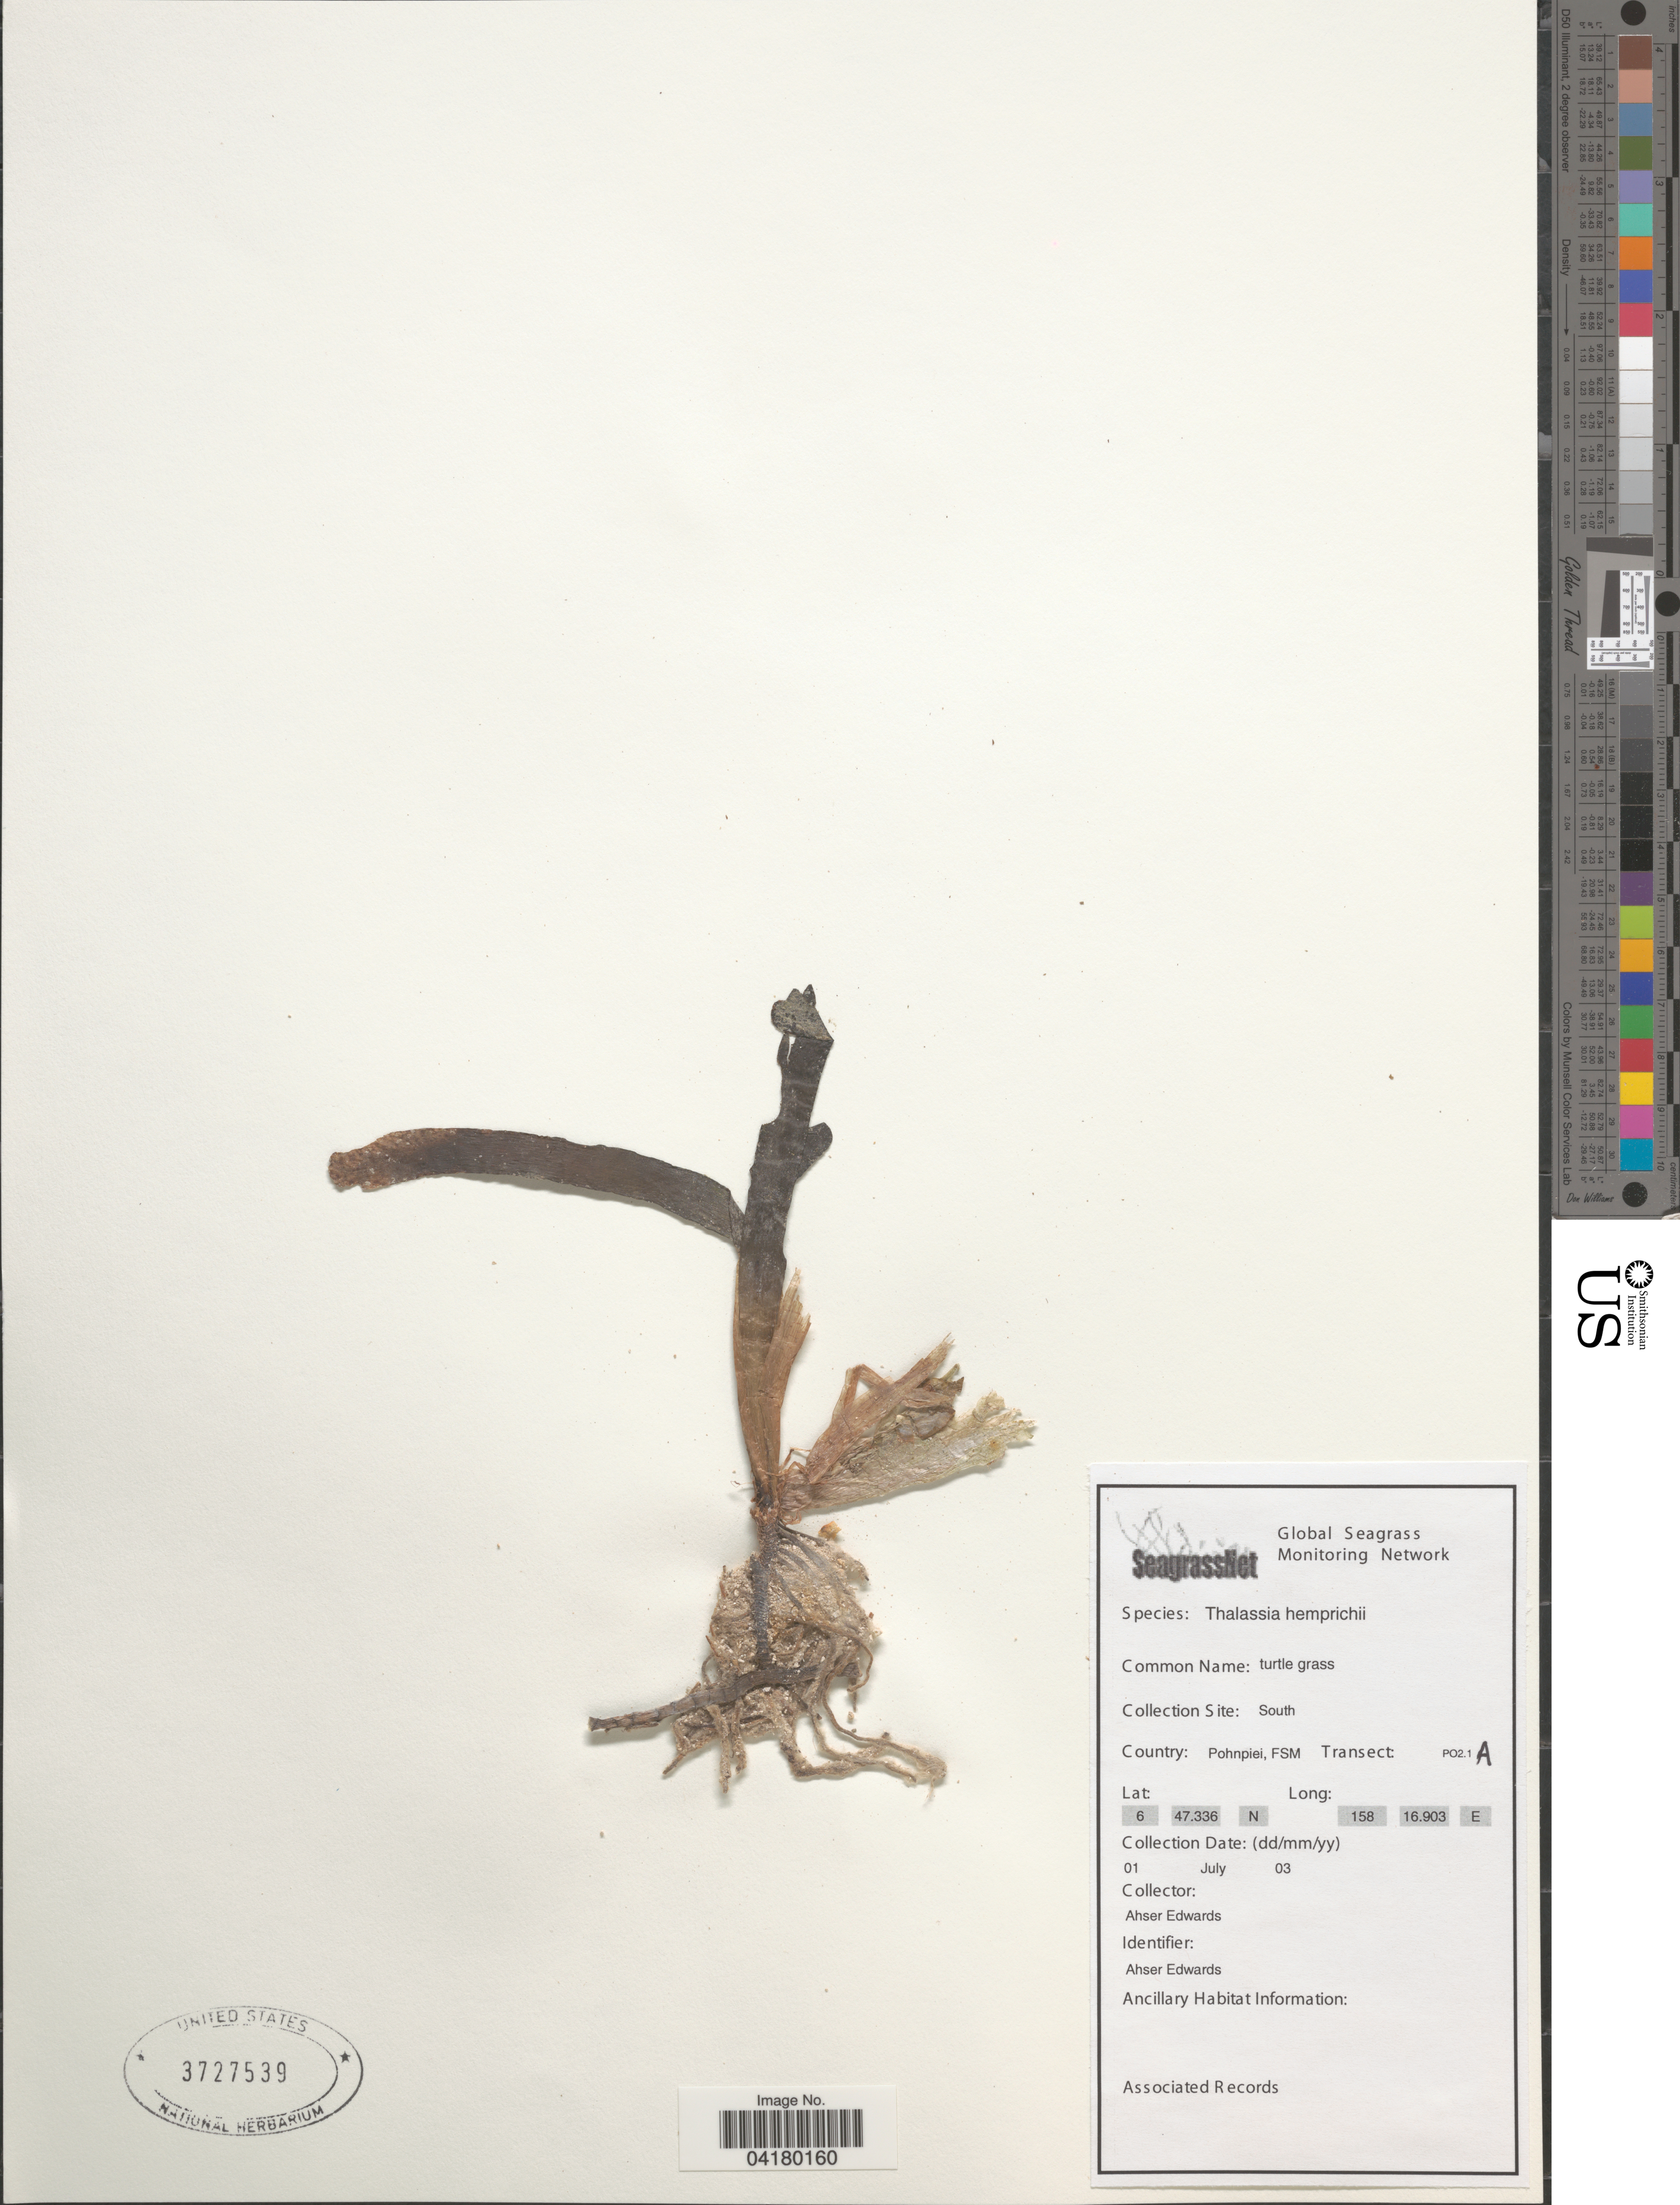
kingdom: Plantae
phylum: Tracheophyta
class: Liliopsida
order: Alismatales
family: Hydrocharitaceae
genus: Thalassia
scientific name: Thalassia hemprichii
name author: Asch.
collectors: A. Edwards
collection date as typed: Transcribed d/m/y: 1/7/3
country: Micronesia, Federated States of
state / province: Pohnpei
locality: Collection Site: South. Country: Pohnpiei, FSM. Transect: PO2.1A.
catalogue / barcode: US 3727539